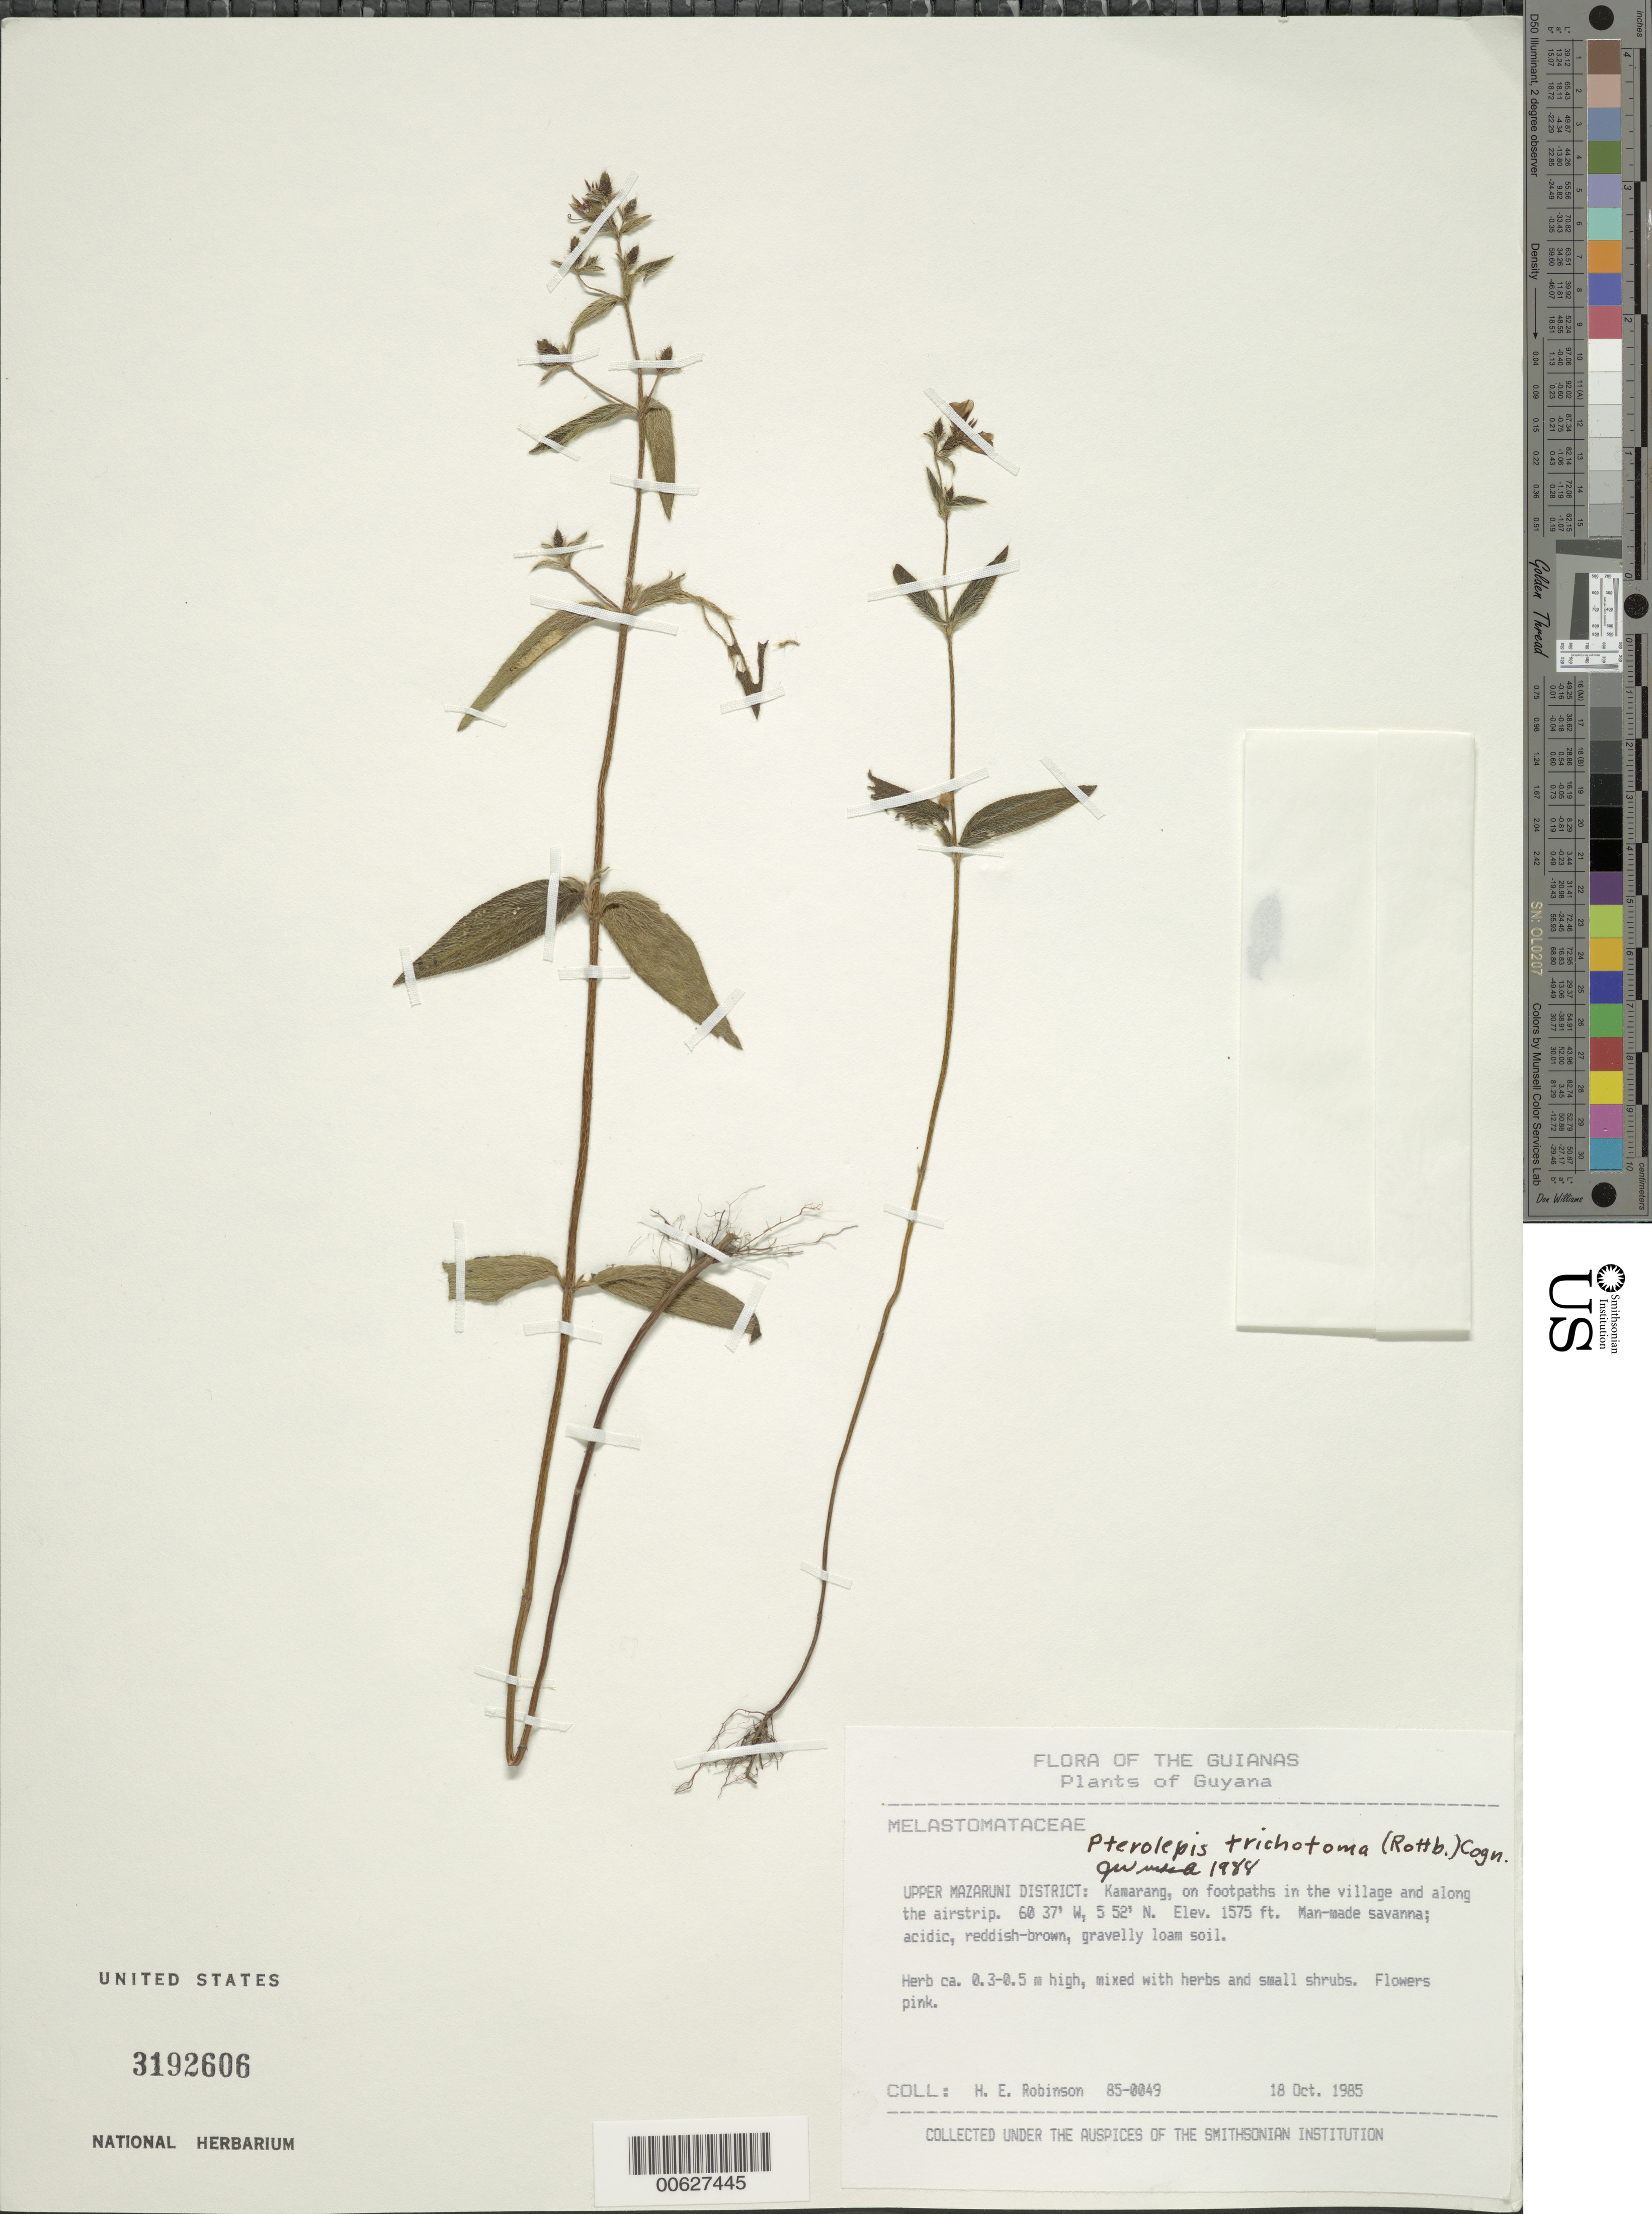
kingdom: Plantae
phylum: Tracheophyta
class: Magnoliopsida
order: Myrtales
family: Melastomataceae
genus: Pterolepis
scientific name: Pterolepis trichotoma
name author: (Rottb.) Cogn.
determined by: Wurdack, John J., (US), US (UNITED STATES)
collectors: H. Robinson & D. B. Lellinger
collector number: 850049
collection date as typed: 18 October 1985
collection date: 1985-10-18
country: Guyana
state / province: Cuyuni-Mazaruni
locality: Along footpaths in village of Kamarang and along airstrip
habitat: Man-made savanna; acid, red-brown, gravelly loam soil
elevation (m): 480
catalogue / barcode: US 3192606